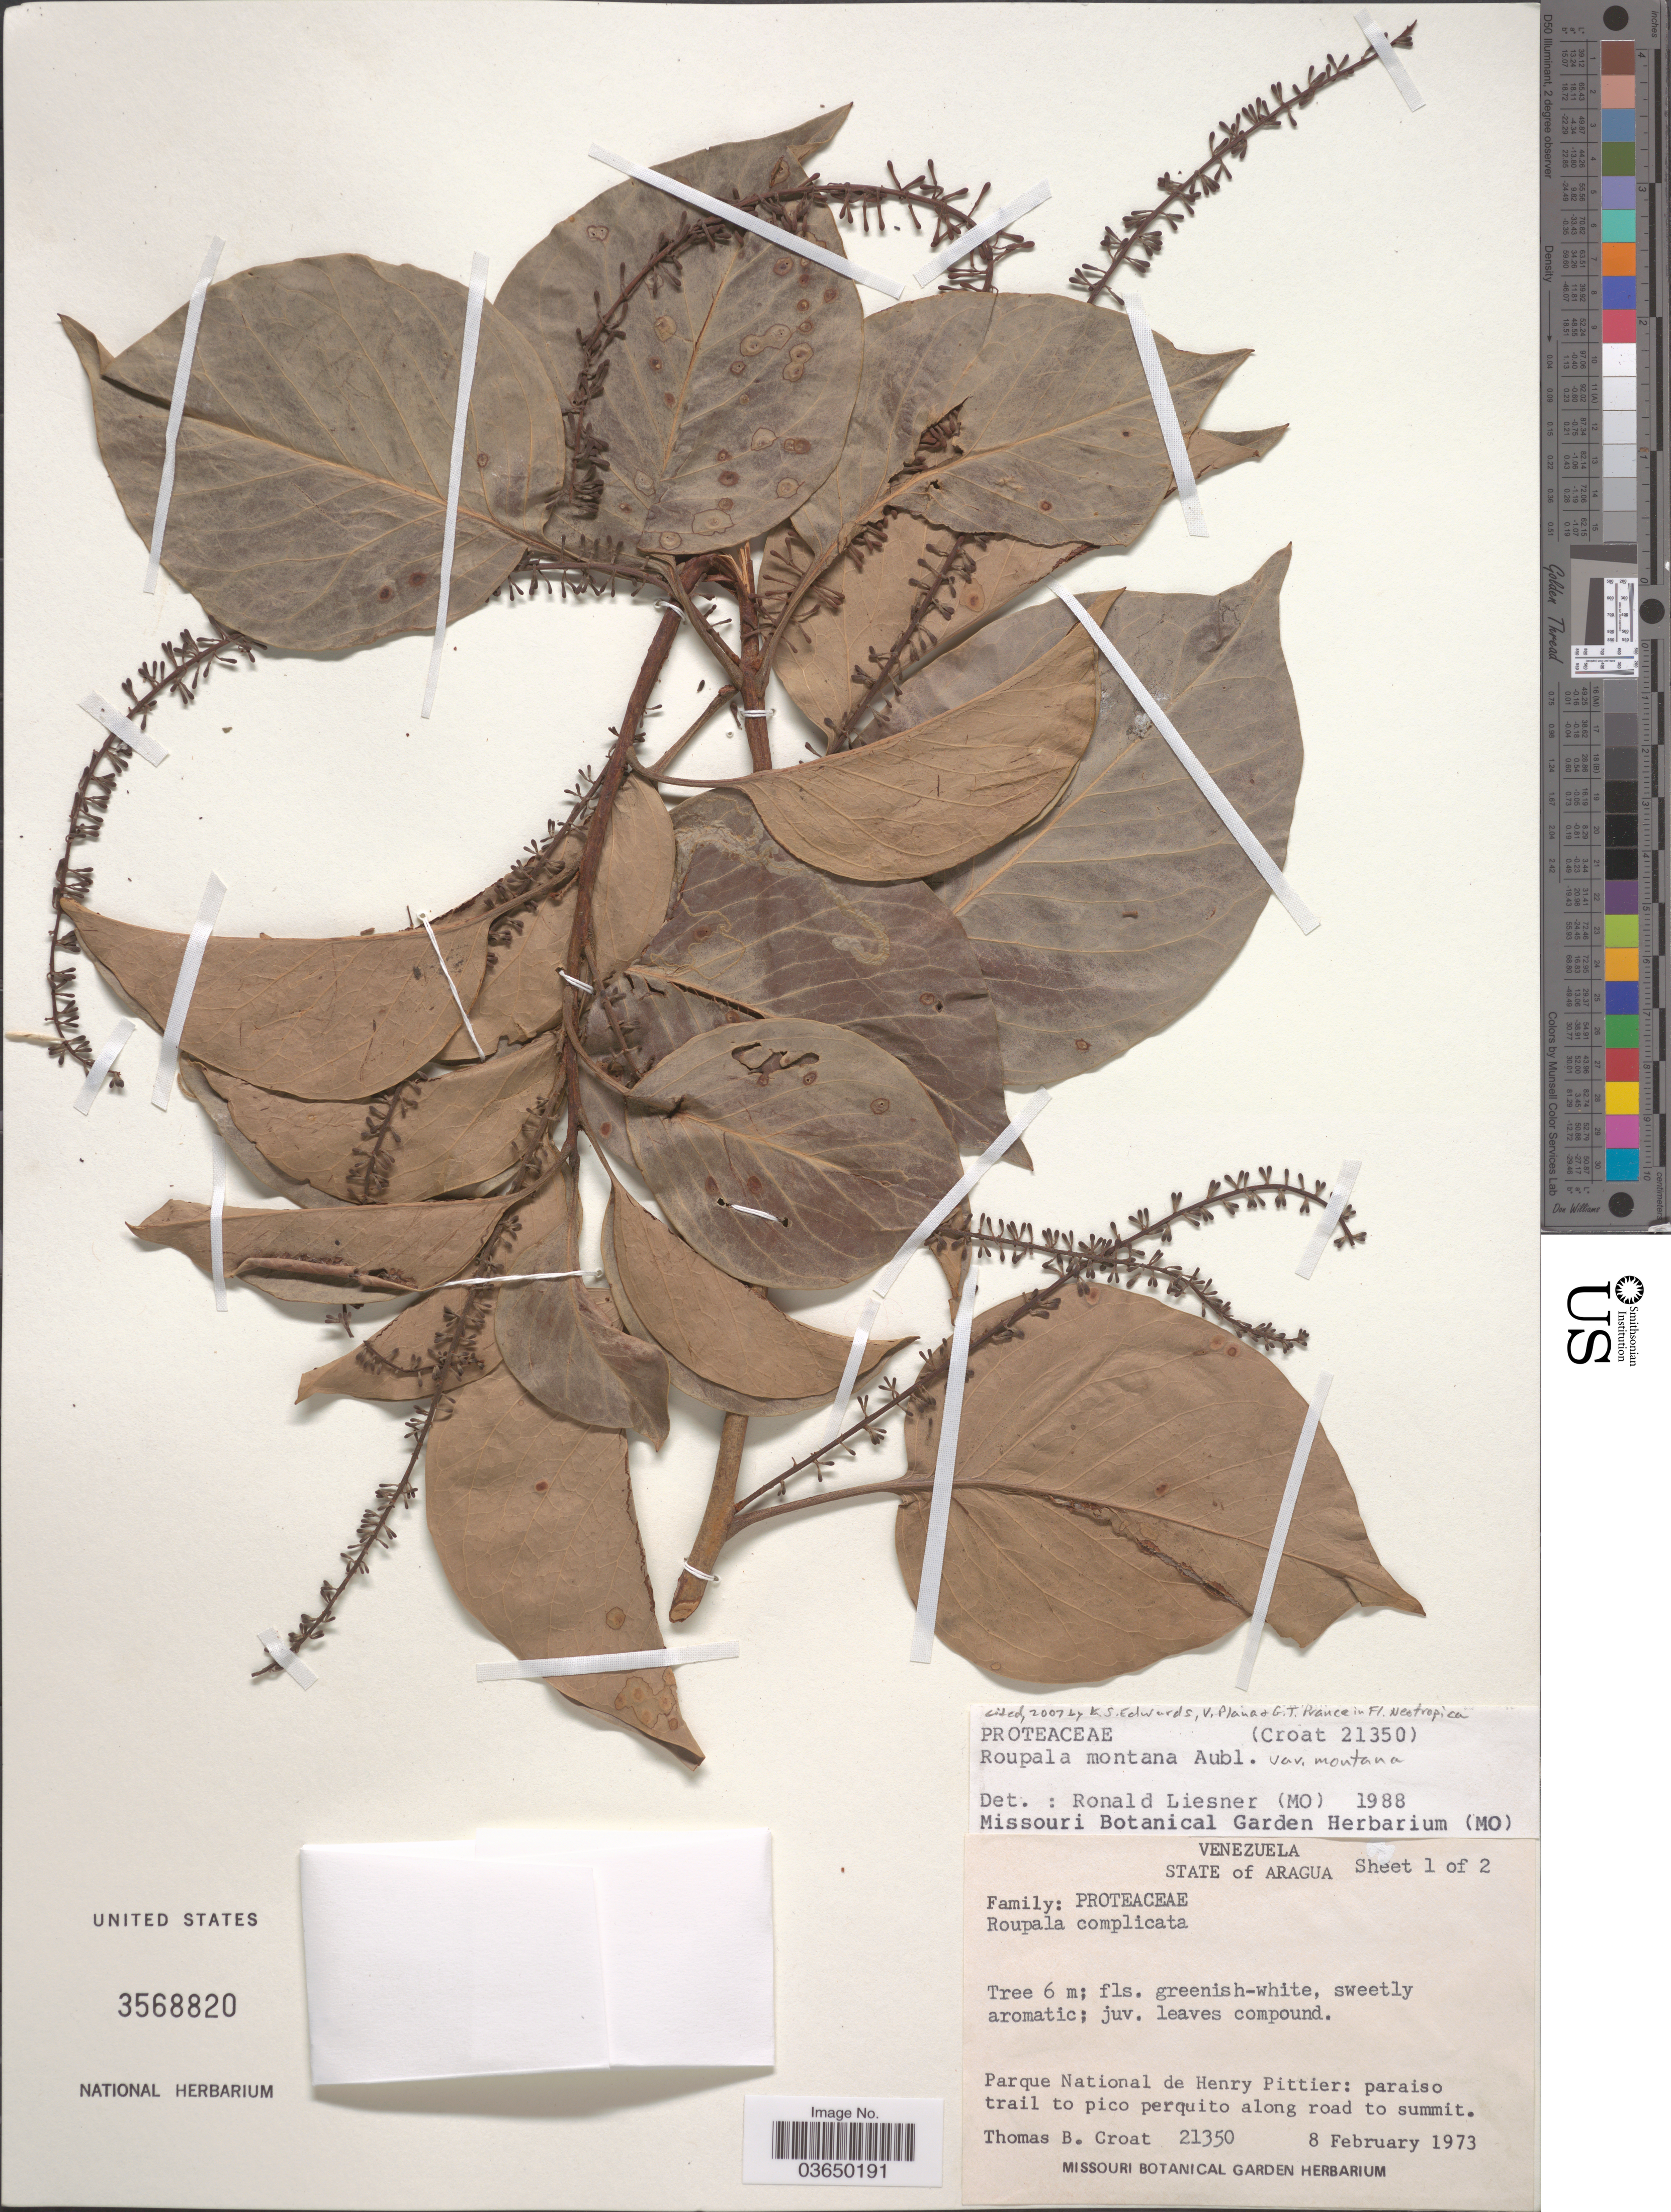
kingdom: Plantae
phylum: Tracheophyta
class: Magnoliopsida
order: Proteales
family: Proteaceae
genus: Roupala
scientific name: Roupala montana var. montana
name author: Aubl.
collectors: T. B. Croat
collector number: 21350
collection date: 1973-02-08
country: Venezuela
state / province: Aragua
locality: Parque National de Henry Pittier: paraiso trail to pico perquito along road to summit.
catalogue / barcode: US 3568820